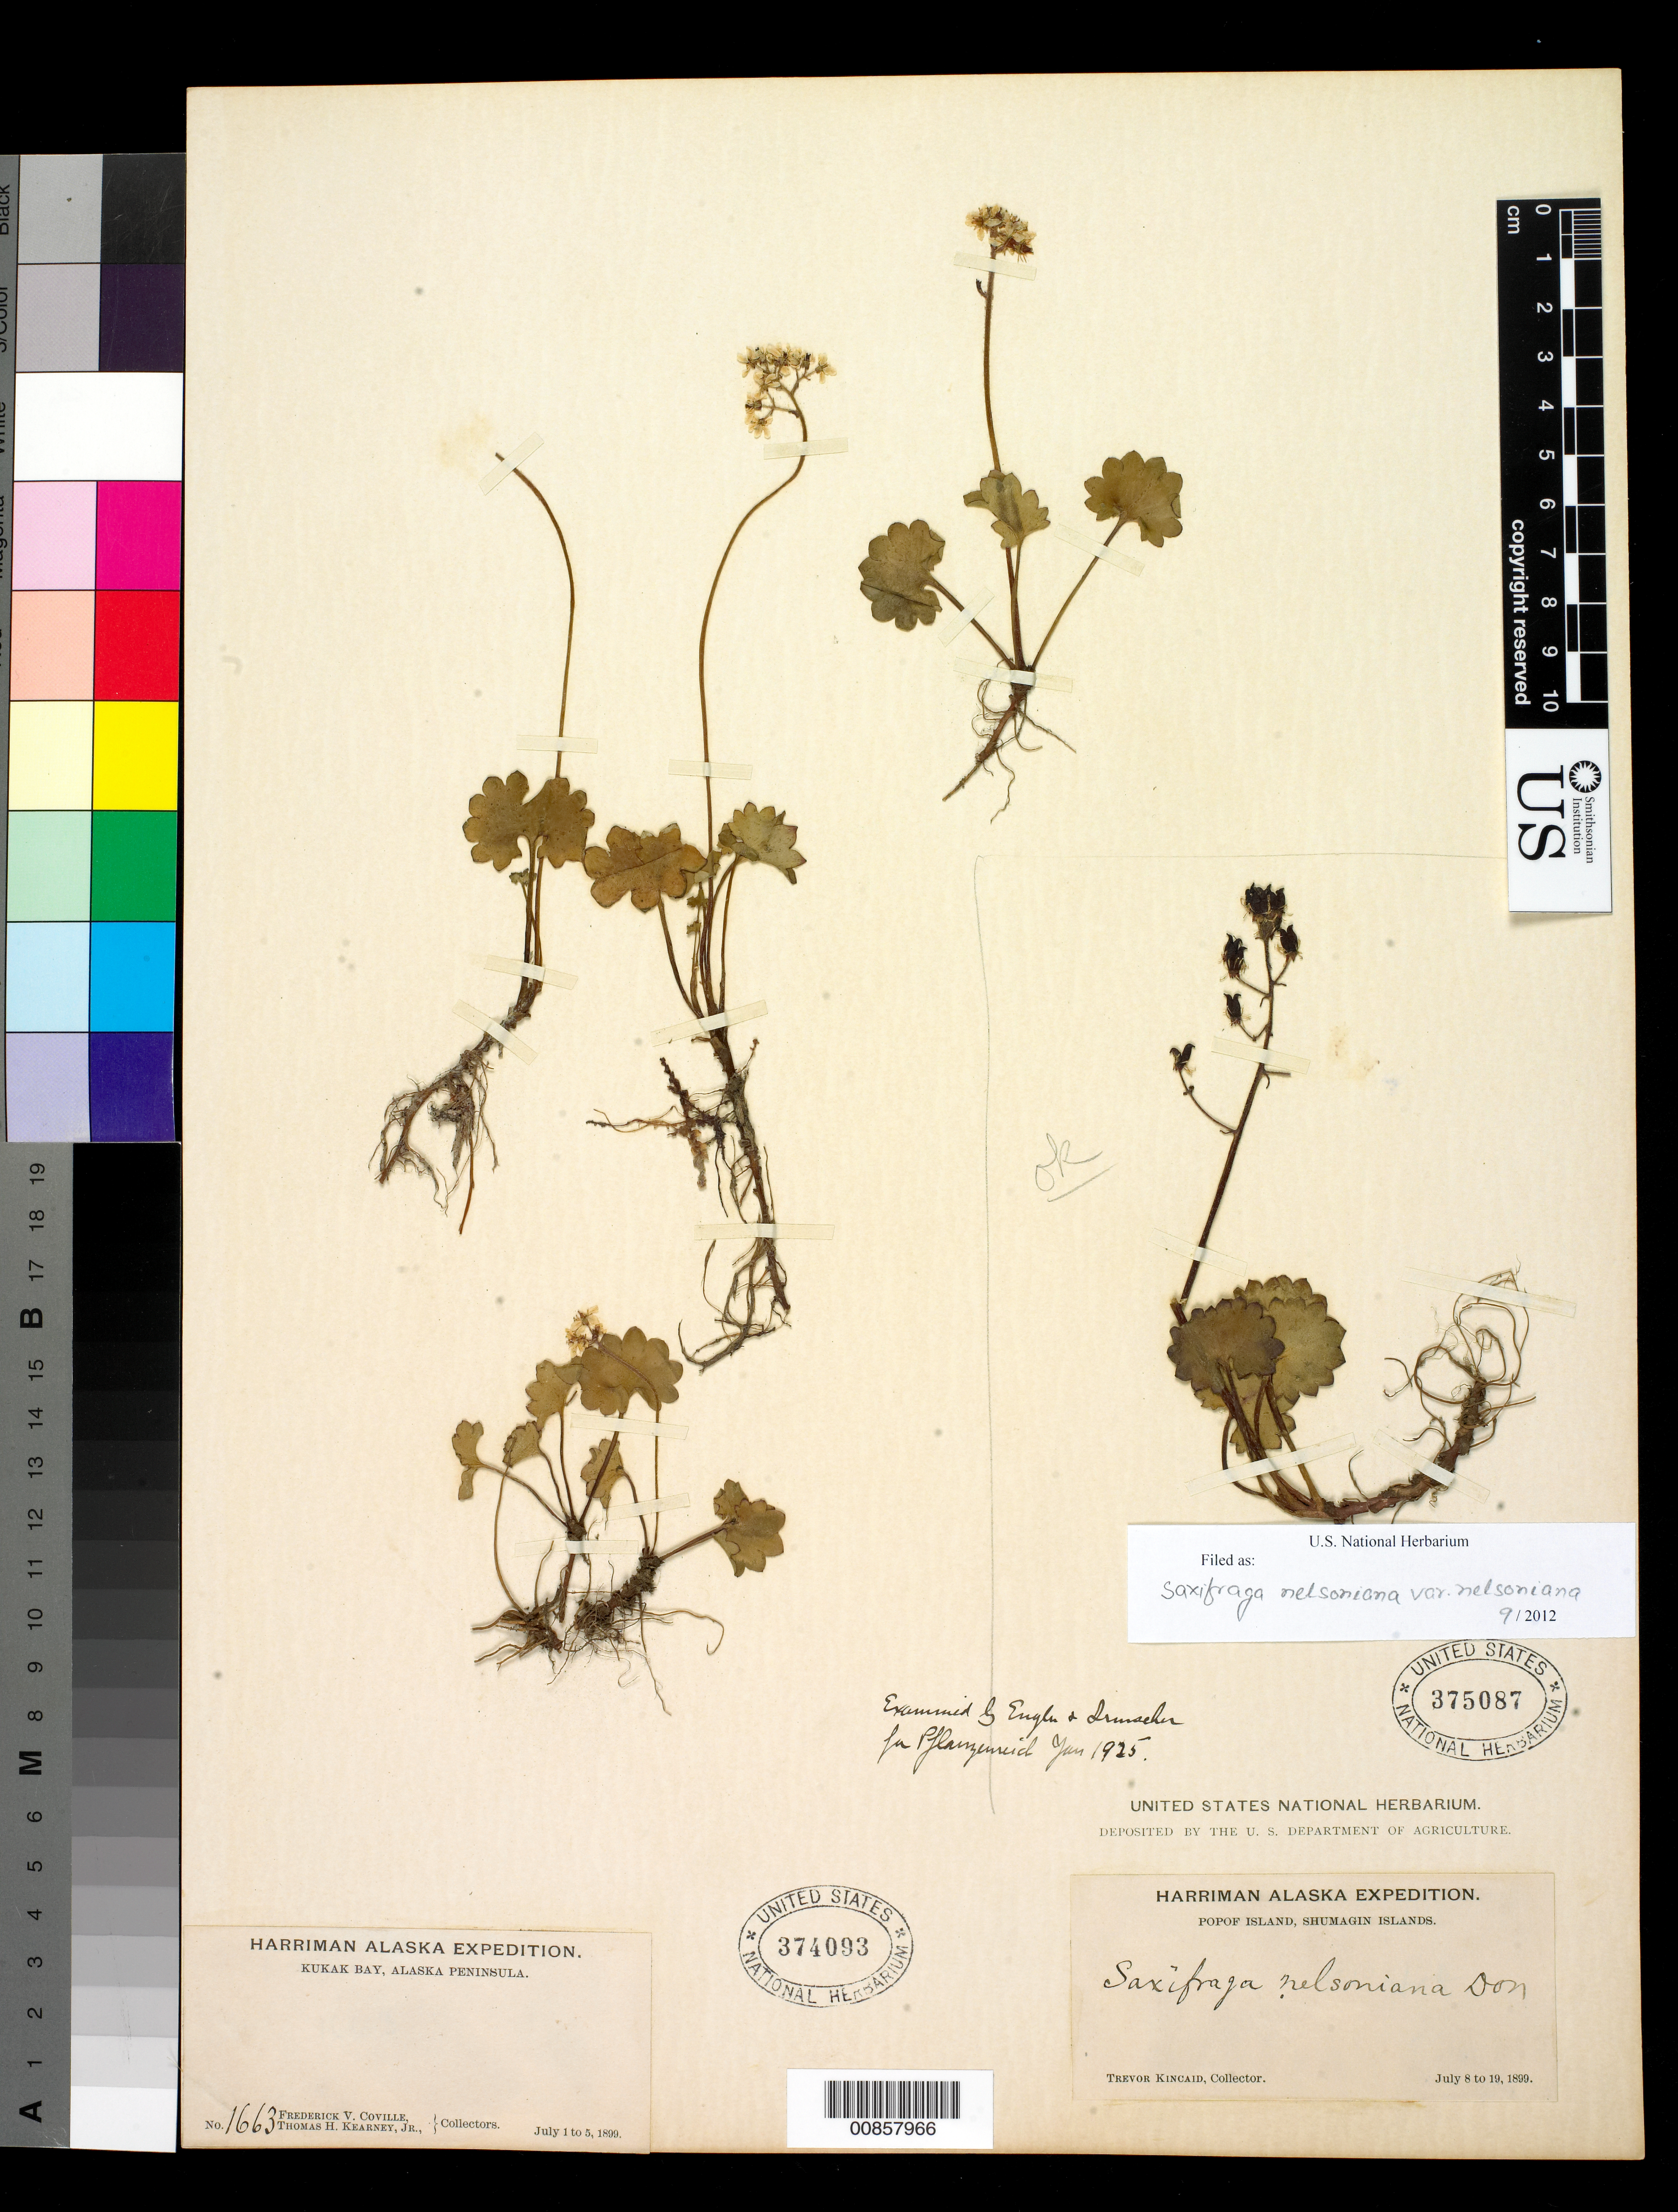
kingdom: Plantae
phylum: Tracheophyta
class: Magnoliopsida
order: Saxifragales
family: Saxifragaceae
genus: Micranthes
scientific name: Micranthes nelsoniana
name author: (D. Don) Small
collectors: T. C. Kincaid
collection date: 1899-07-08/1899-07-19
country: United States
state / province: Alaska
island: Popof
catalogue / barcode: US 375087